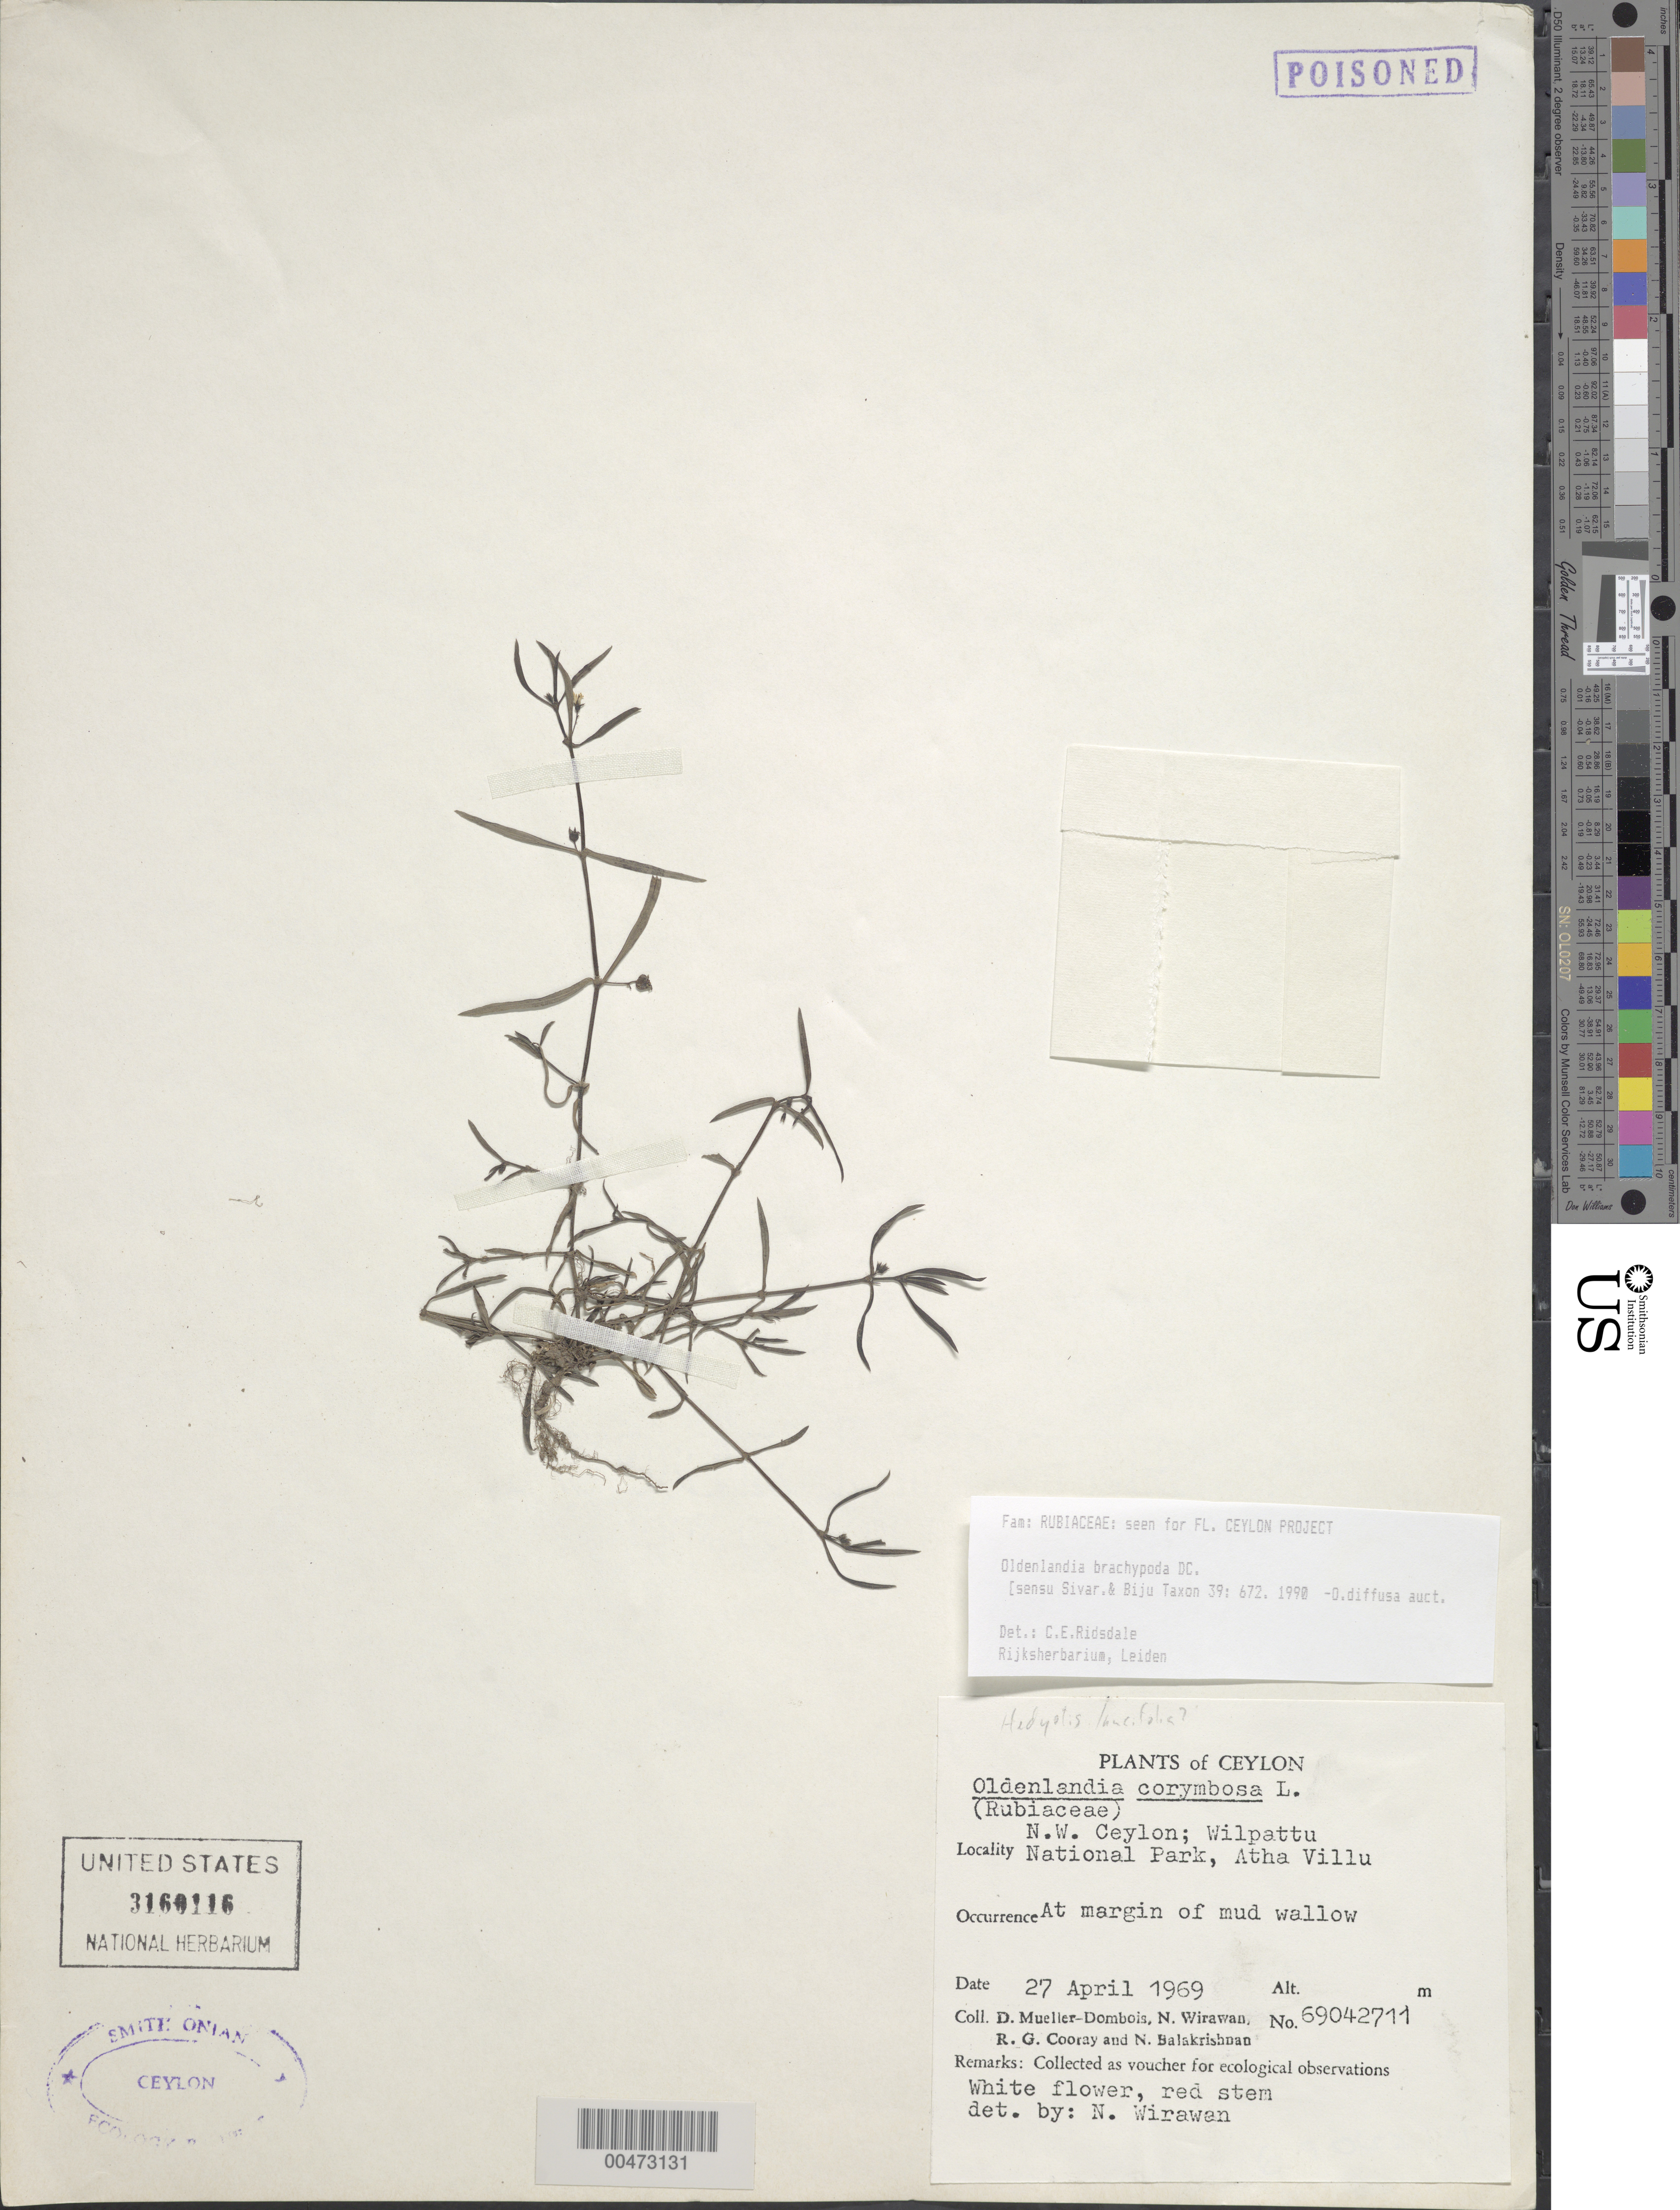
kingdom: Plantae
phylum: Tracheophyta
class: Magnoliopsida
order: Gentianales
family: Rubiaceae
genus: Oldenlandia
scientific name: Oldenlandia brachypoda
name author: DC.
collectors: D. Mueller-Dombois, N. Wirawan, R. Cooray & N. Balakrishnan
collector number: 69042711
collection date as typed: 27 Apr 1969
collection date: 1969-04-27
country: Sri Lanka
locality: NW Ceylon, Wilpattu National Park, Atha Villu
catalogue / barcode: US 3160116